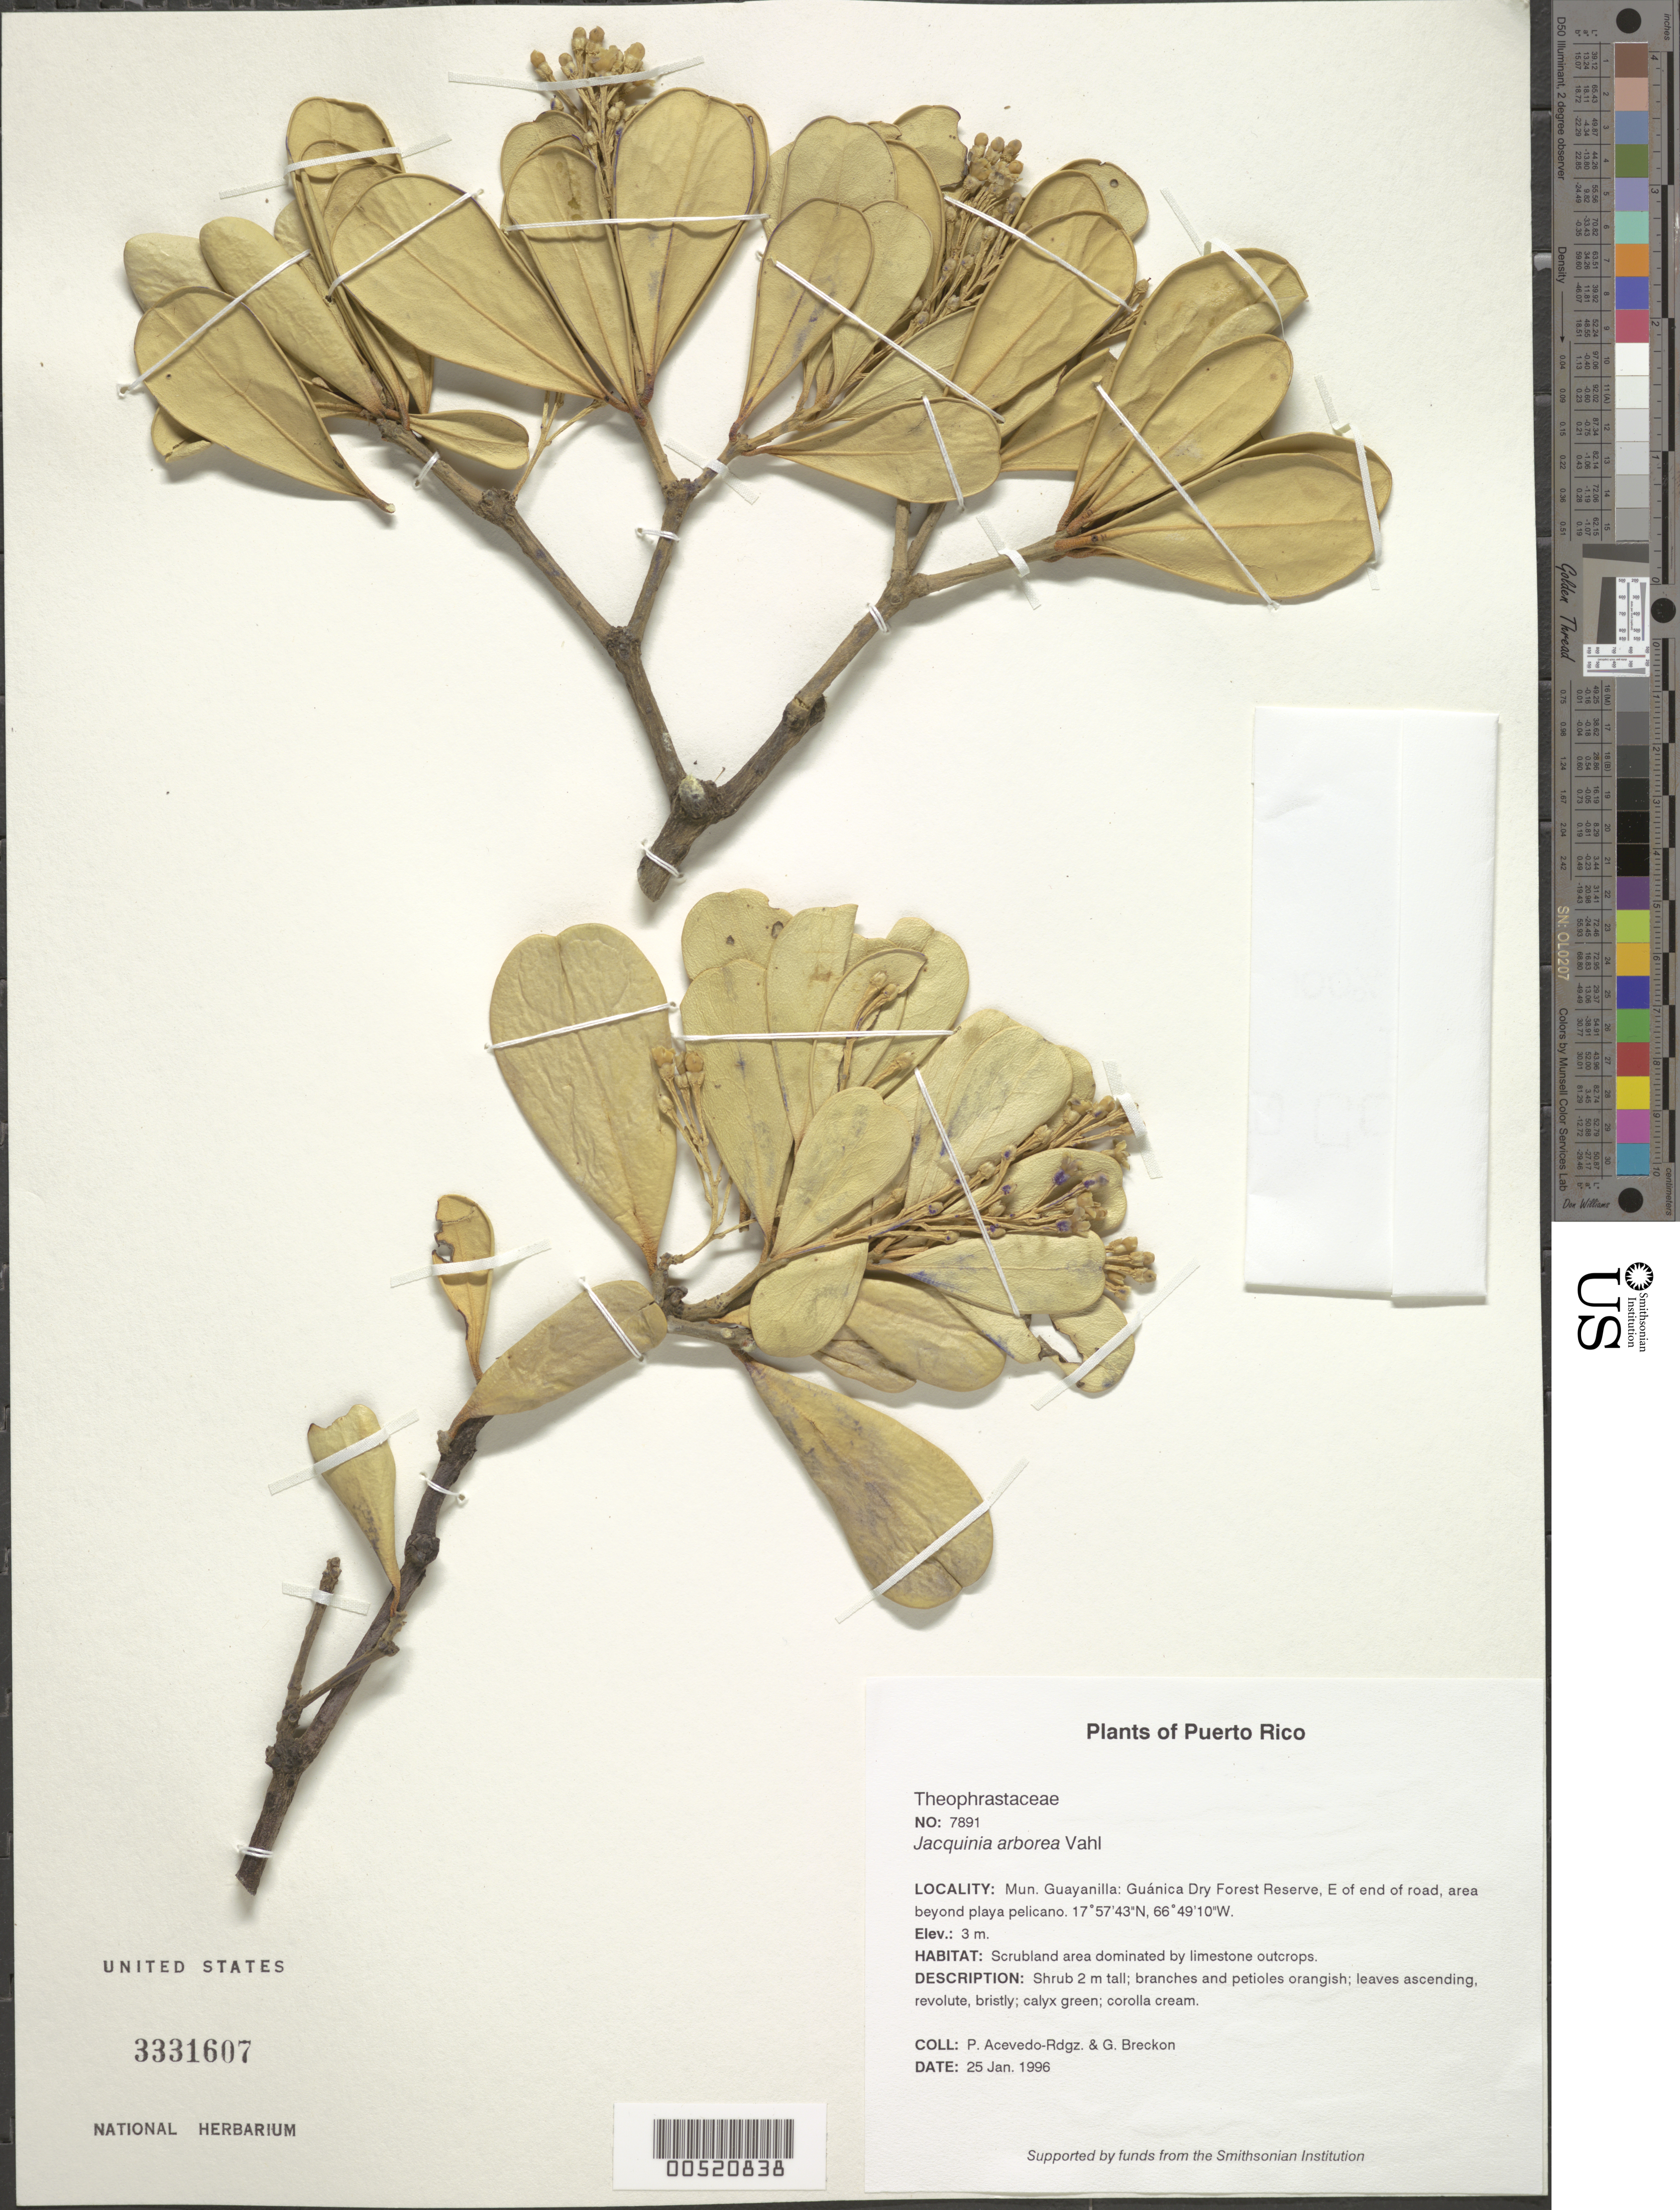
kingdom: Plantae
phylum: Tracheophyta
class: Magnoliopsida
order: Ericales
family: Primulaceae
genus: Jacquinia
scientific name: Jacquinia arborea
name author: Vahl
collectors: P. Acevedo-Rodr. & G. J. Breckon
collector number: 7891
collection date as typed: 25 Jan 1996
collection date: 1996-01-25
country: Puerto Rico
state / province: Guánica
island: Puerto Rico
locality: Guánica; Guánica Forest Reserve, E of end of road, area beyond playa pelicano.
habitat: Scrubland area dominated by limestone outcrops.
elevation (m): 3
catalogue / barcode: US 3331607